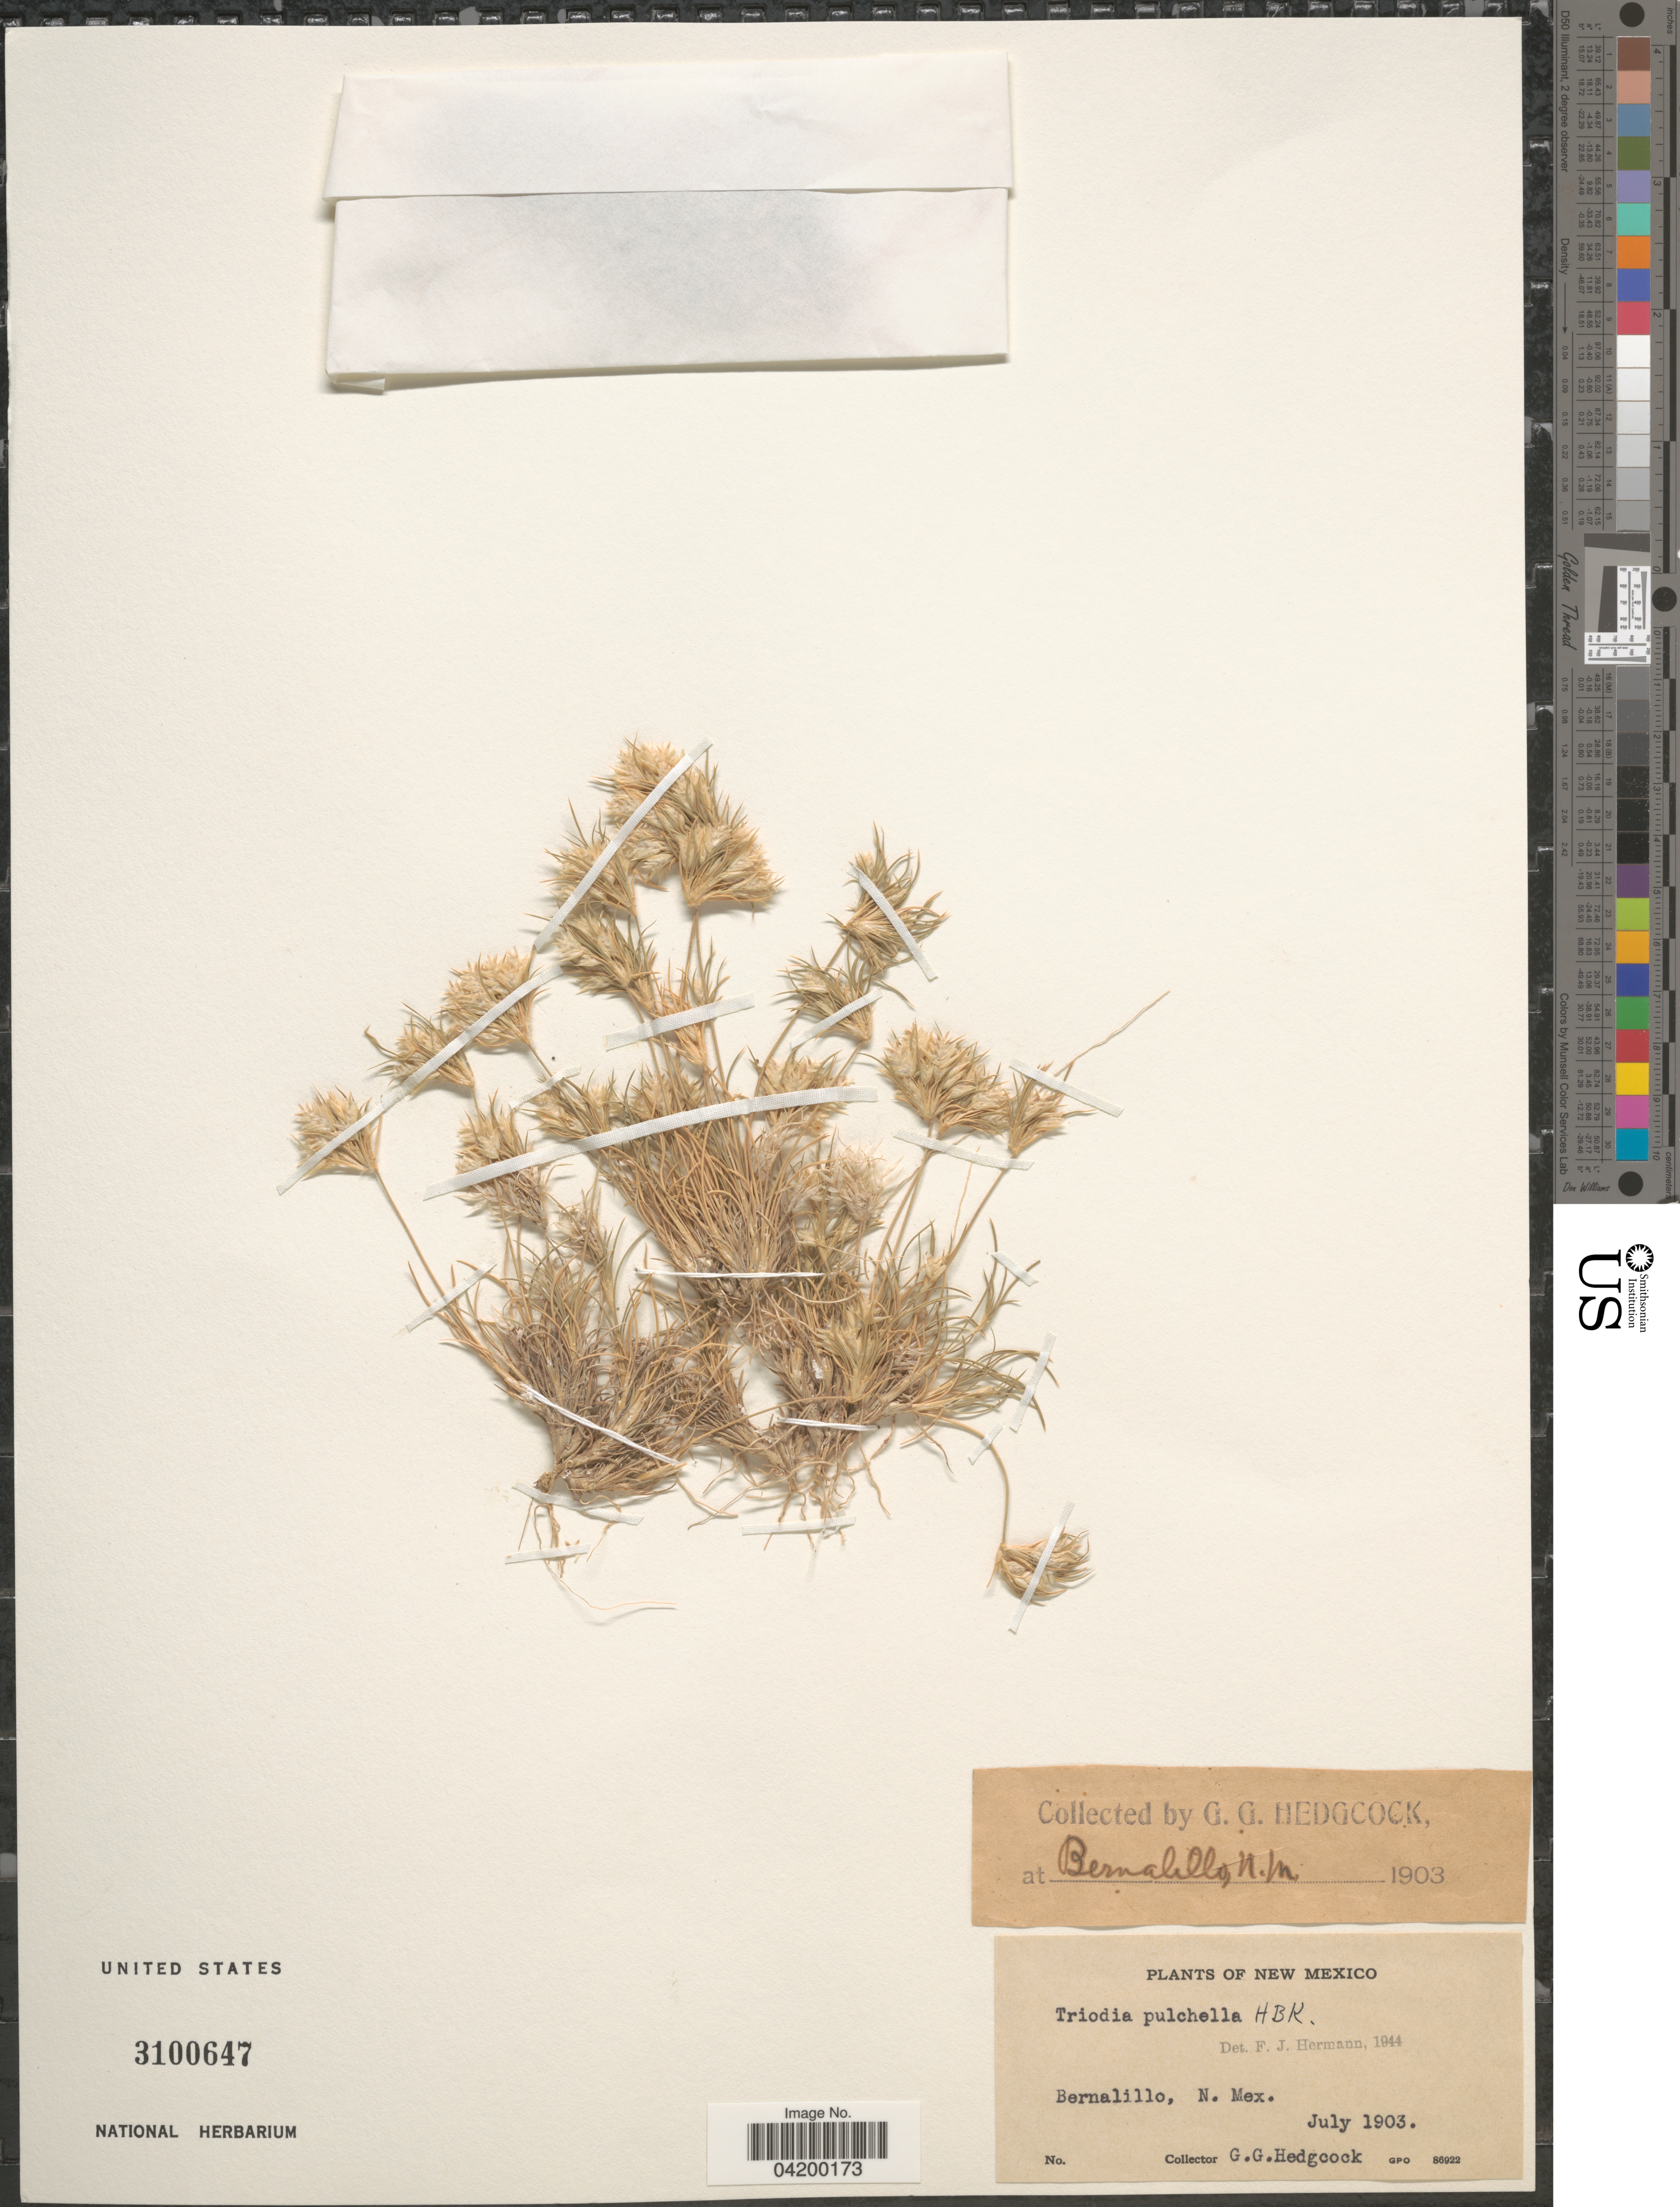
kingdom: Plantae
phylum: Tracheophyta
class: Liliopsida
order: Poales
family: Poaceae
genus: Dasyochloa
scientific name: Dasyochloa pulchella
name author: (Kunth) Willd. ex Rydb.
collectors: G. Hedgcock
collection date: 1903-07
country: United States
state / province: New Mexico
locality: Bernalillo.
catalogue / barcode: US 3100647